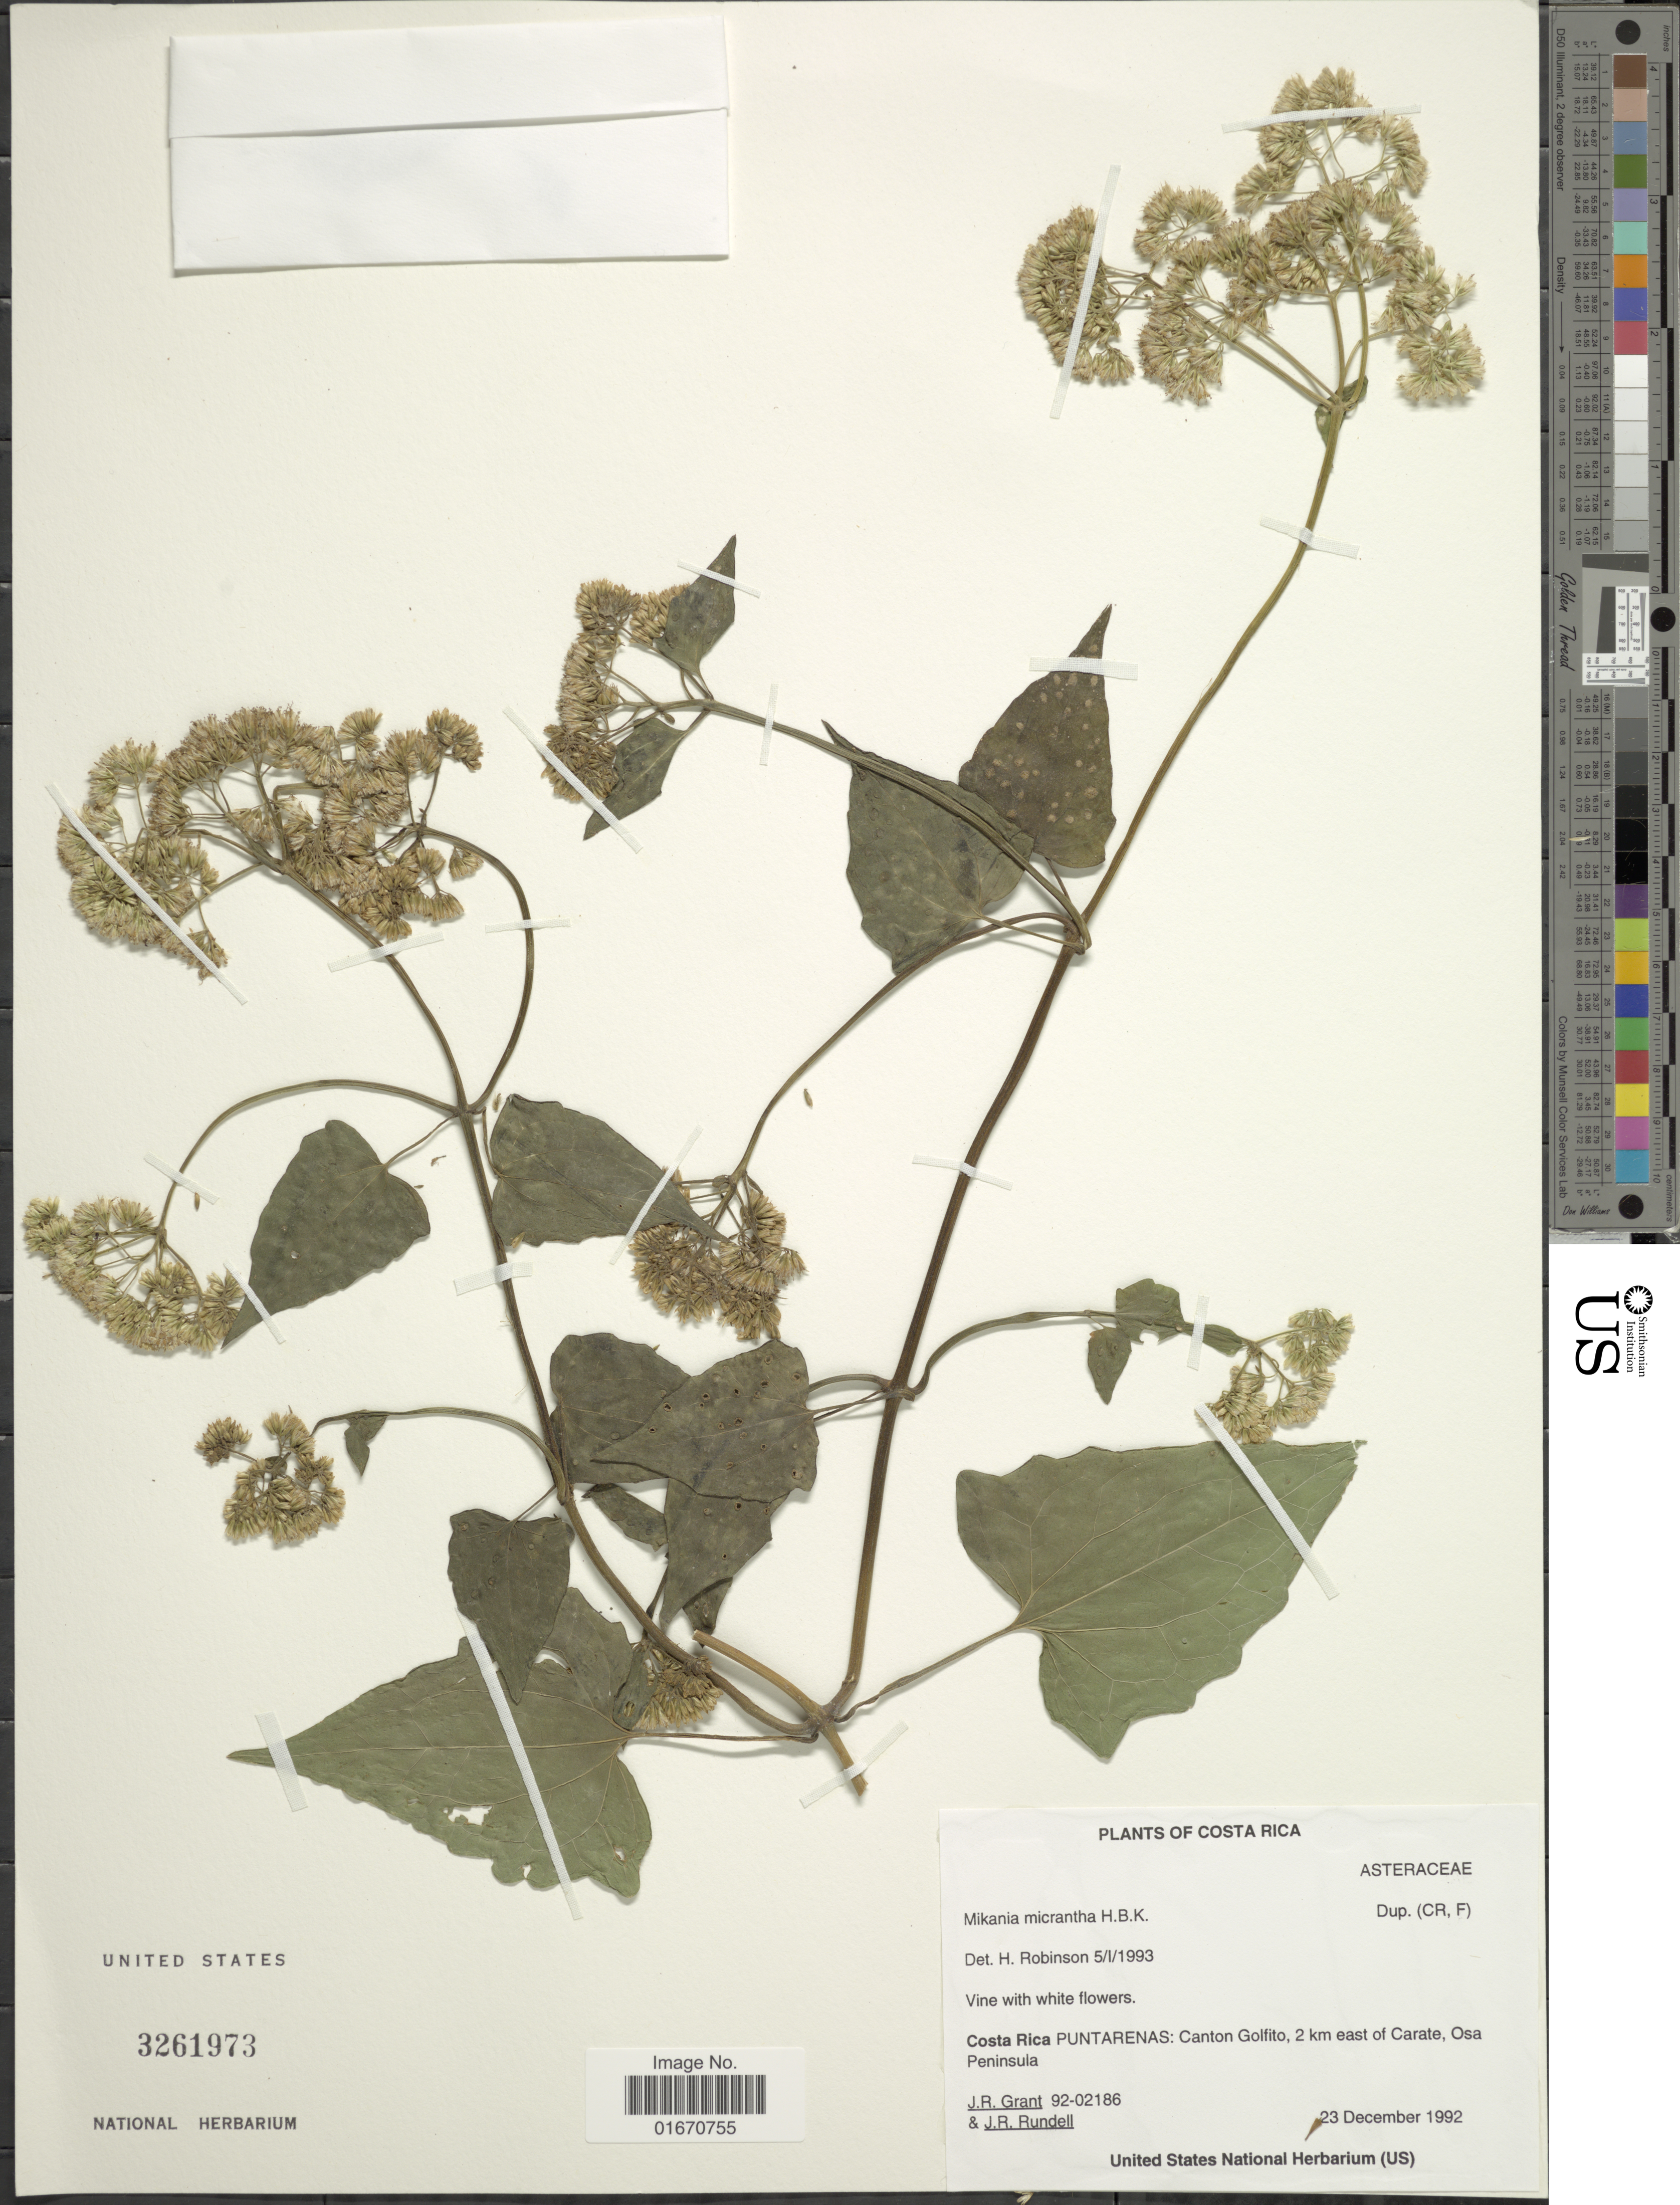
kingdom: Plantae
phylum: Tracheophyta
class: Magnoliopsida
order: Asterales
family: Asteraceae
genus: Mikania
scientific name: Mikania micrantha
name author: Kunth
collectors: J. Grant & J. R. Rundell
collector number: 92-02186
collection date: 1992-12-23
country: Costa Rica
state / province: Puntarenas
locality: Canton Golfito, 2 km east of Carate, Osa Peninsula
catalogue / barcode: US 3261973